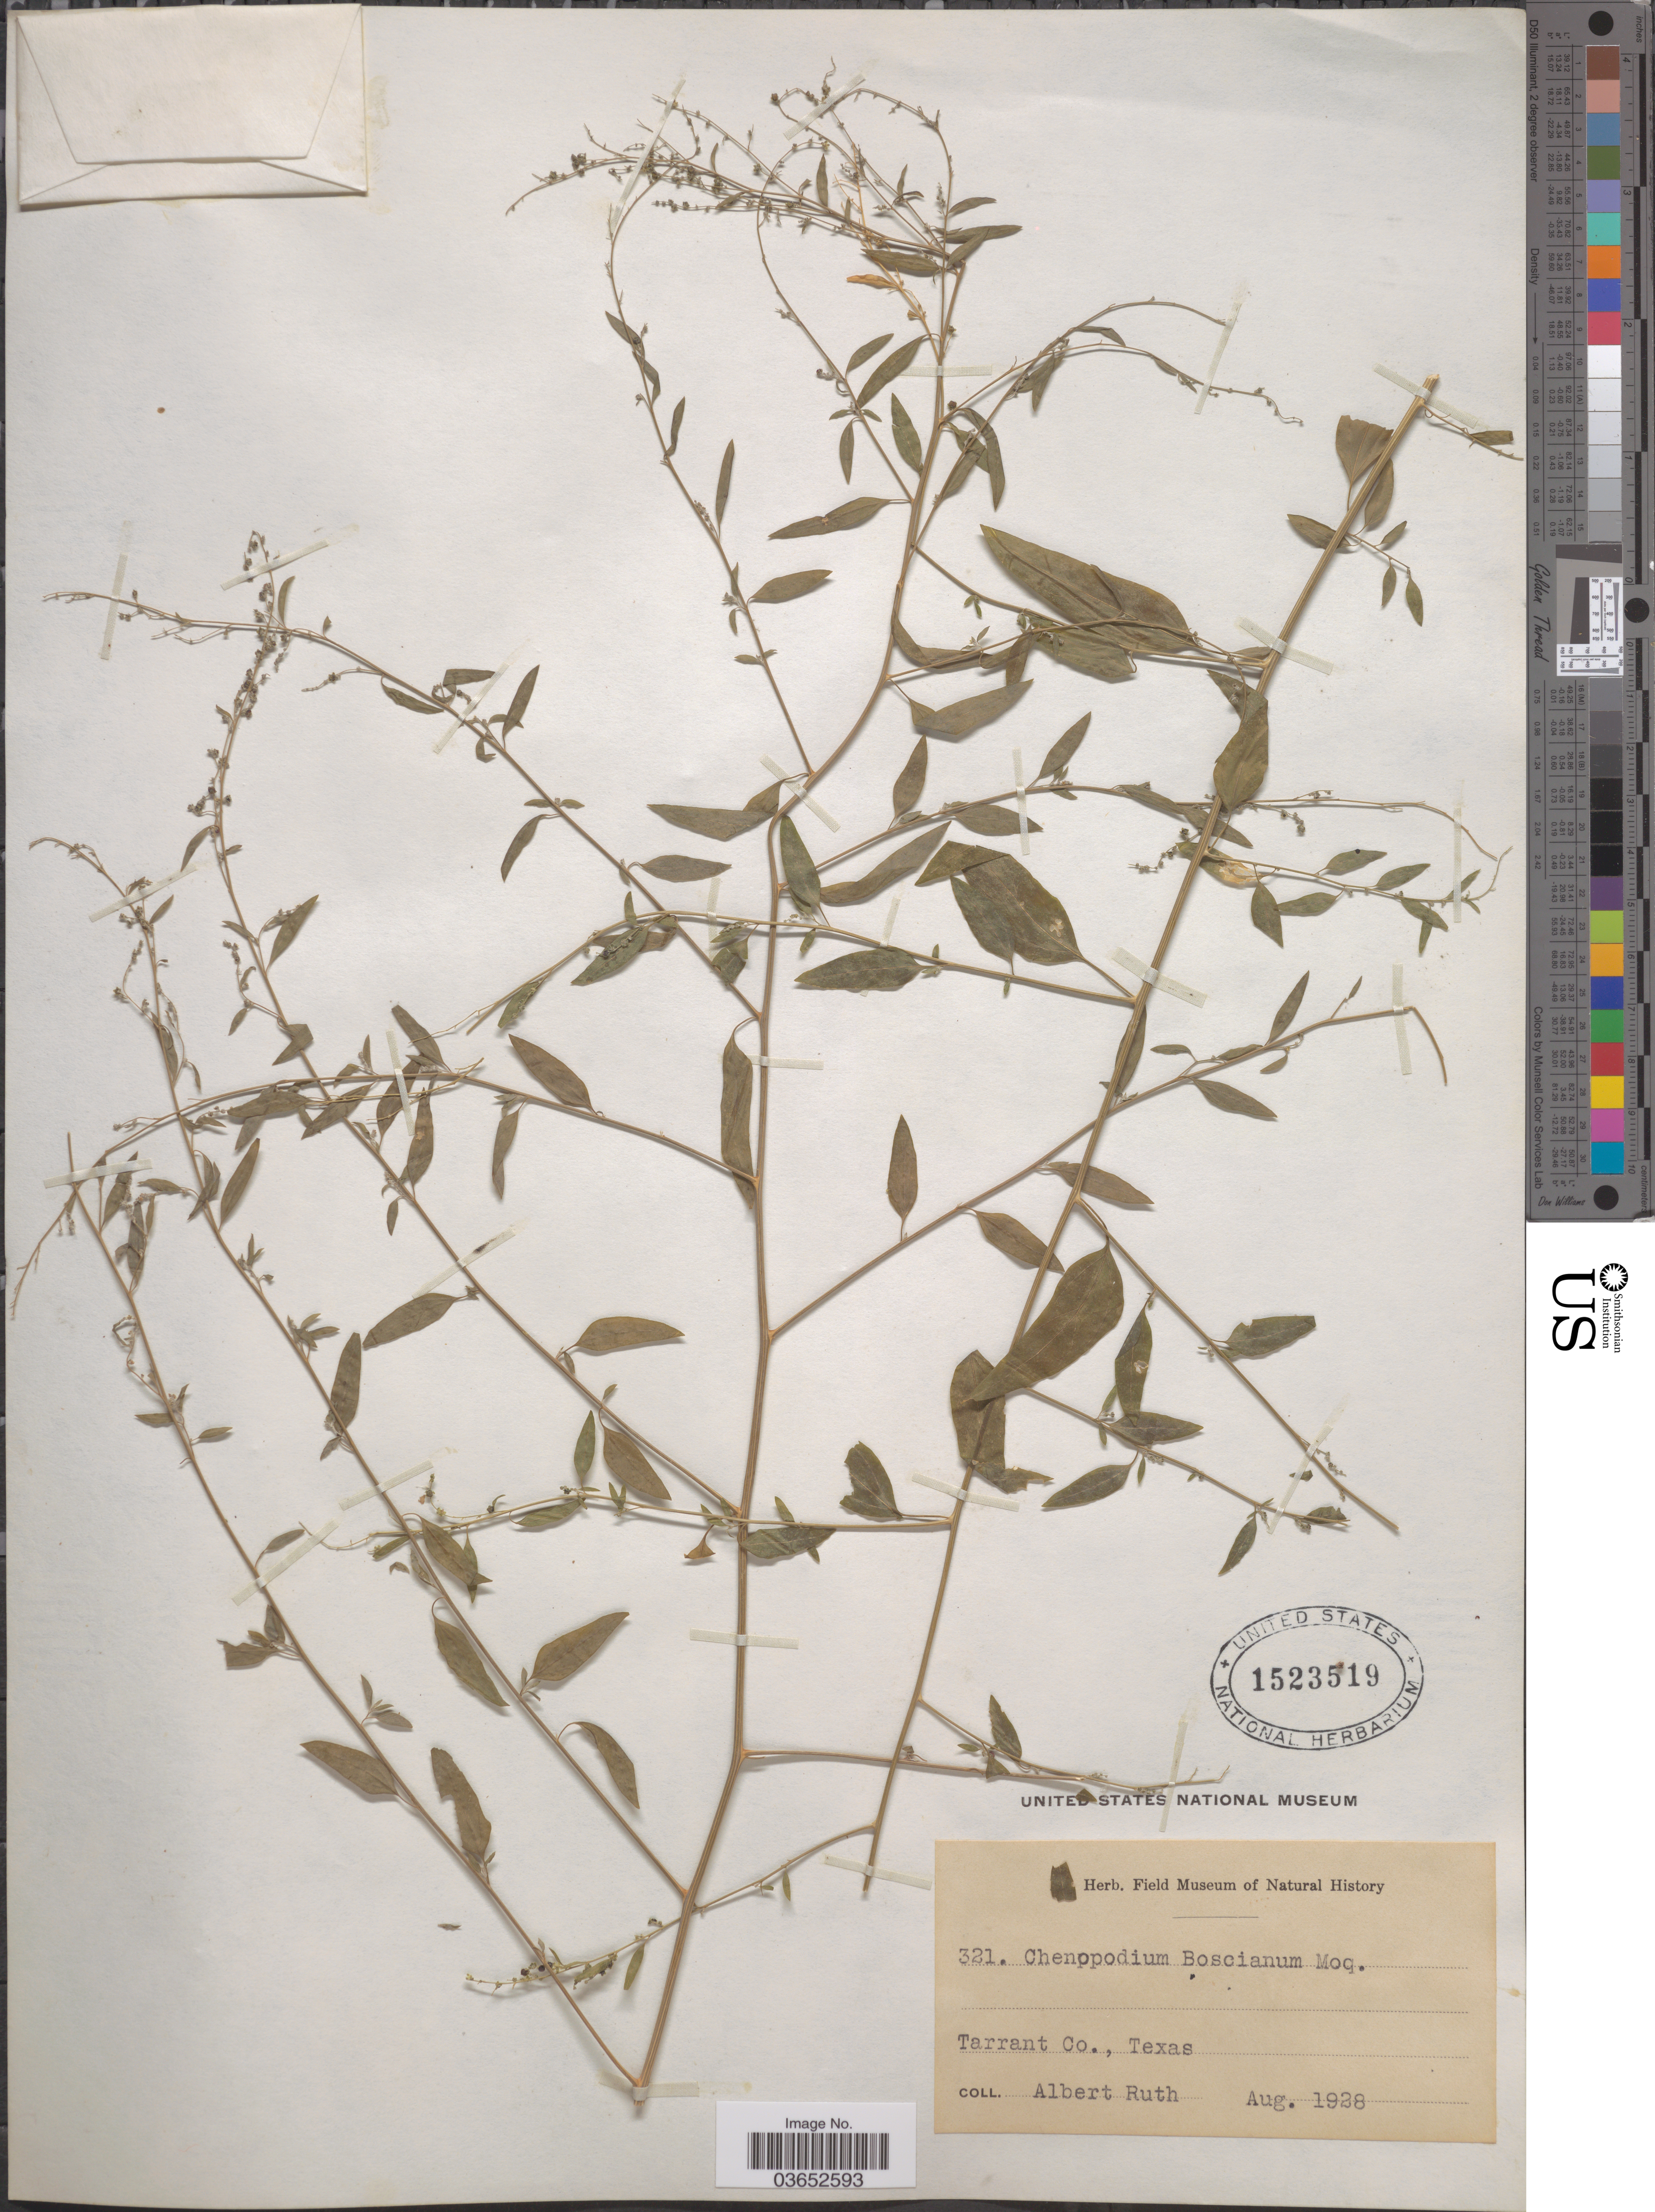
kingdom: Plantae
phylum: Tracheophyta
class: Magnoliopsida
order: Caryophyllales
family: Amaranthaceae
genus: Chenopodium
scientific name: Chenopodium boscianum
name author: Moq.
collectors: A. Ruth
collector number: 321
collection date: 1928-08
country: United States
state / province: Texas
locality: Tarrant Co.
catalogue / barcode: US 1523519